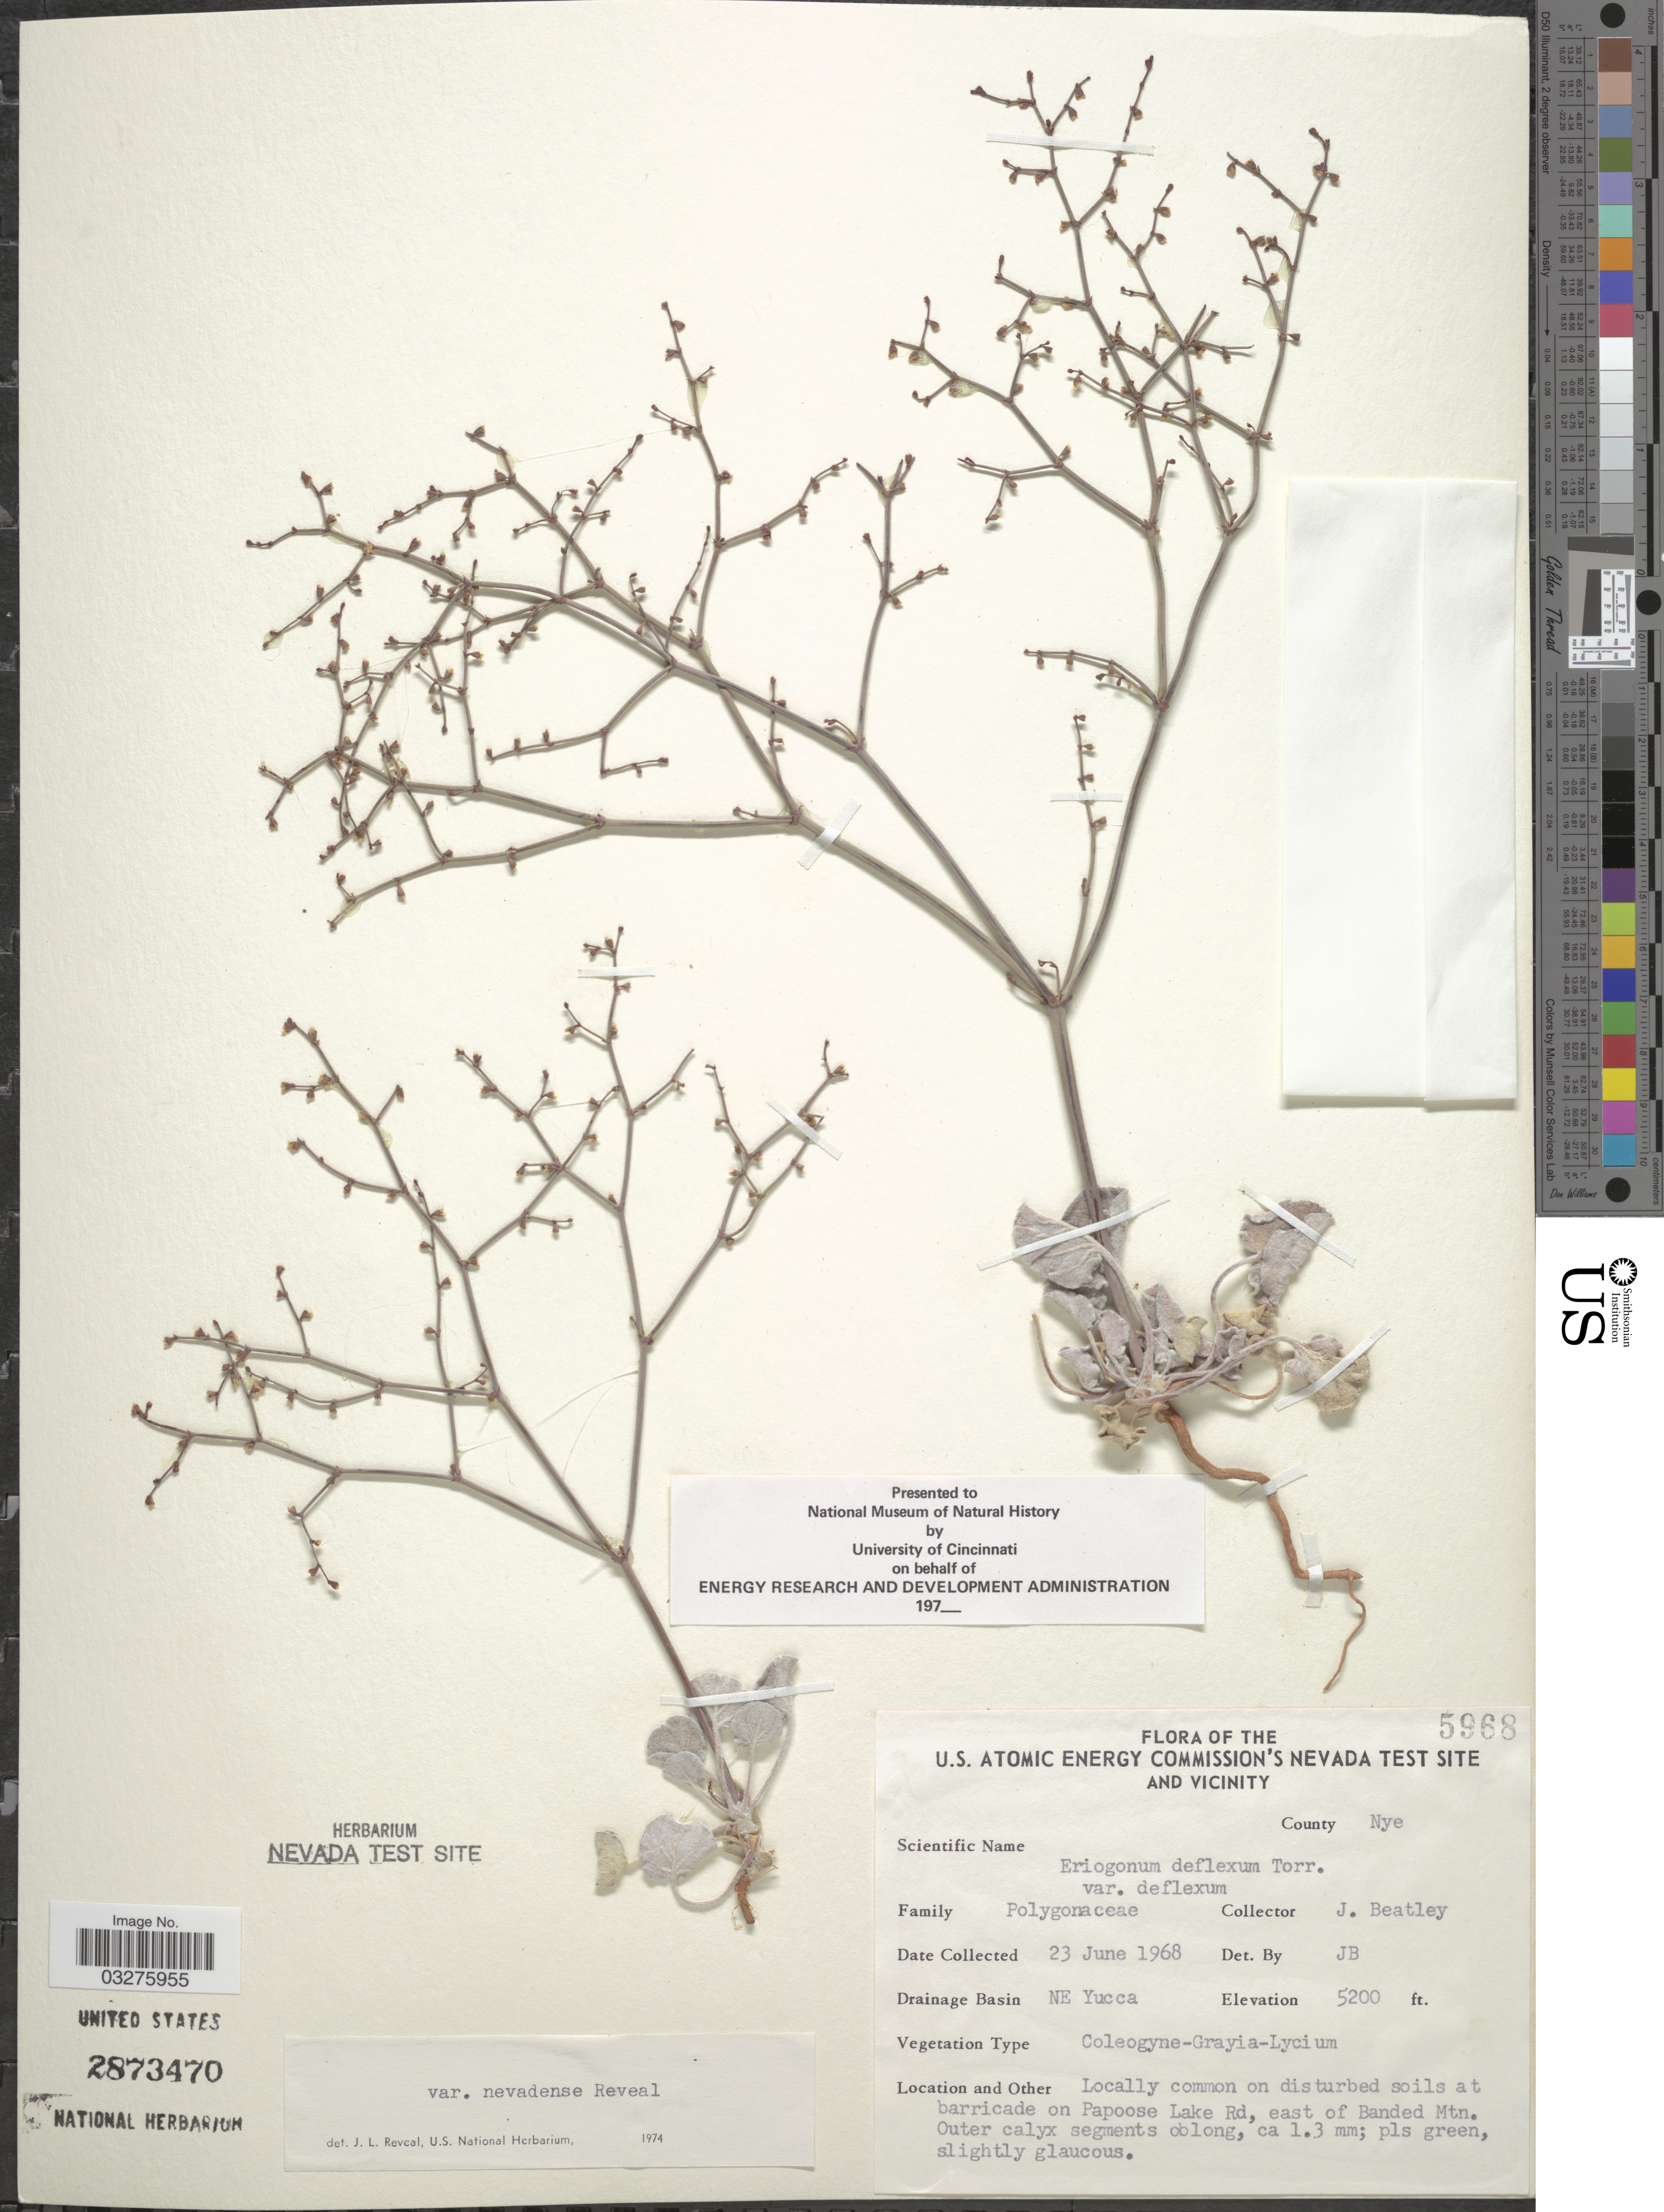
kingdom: Plantae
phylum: Tracheophyta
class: Magnoliopsida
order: Caryophyllales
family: Polygonaceae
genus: Eriogonum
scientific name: Eriogonum deflexum var. nevadense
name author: Reveal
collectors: J. C. Beatley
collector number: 5968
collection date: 1968-06-23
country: United States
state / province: Nevada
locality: The U.S. Atomic Energy Commission's Nevada Test Site and vicinity. County Nye. Drainage Basin NE Yucca. At barricade on Papoose Lake Rd, east of Banded Mtn.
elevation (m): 1585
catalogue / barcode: US 2873470